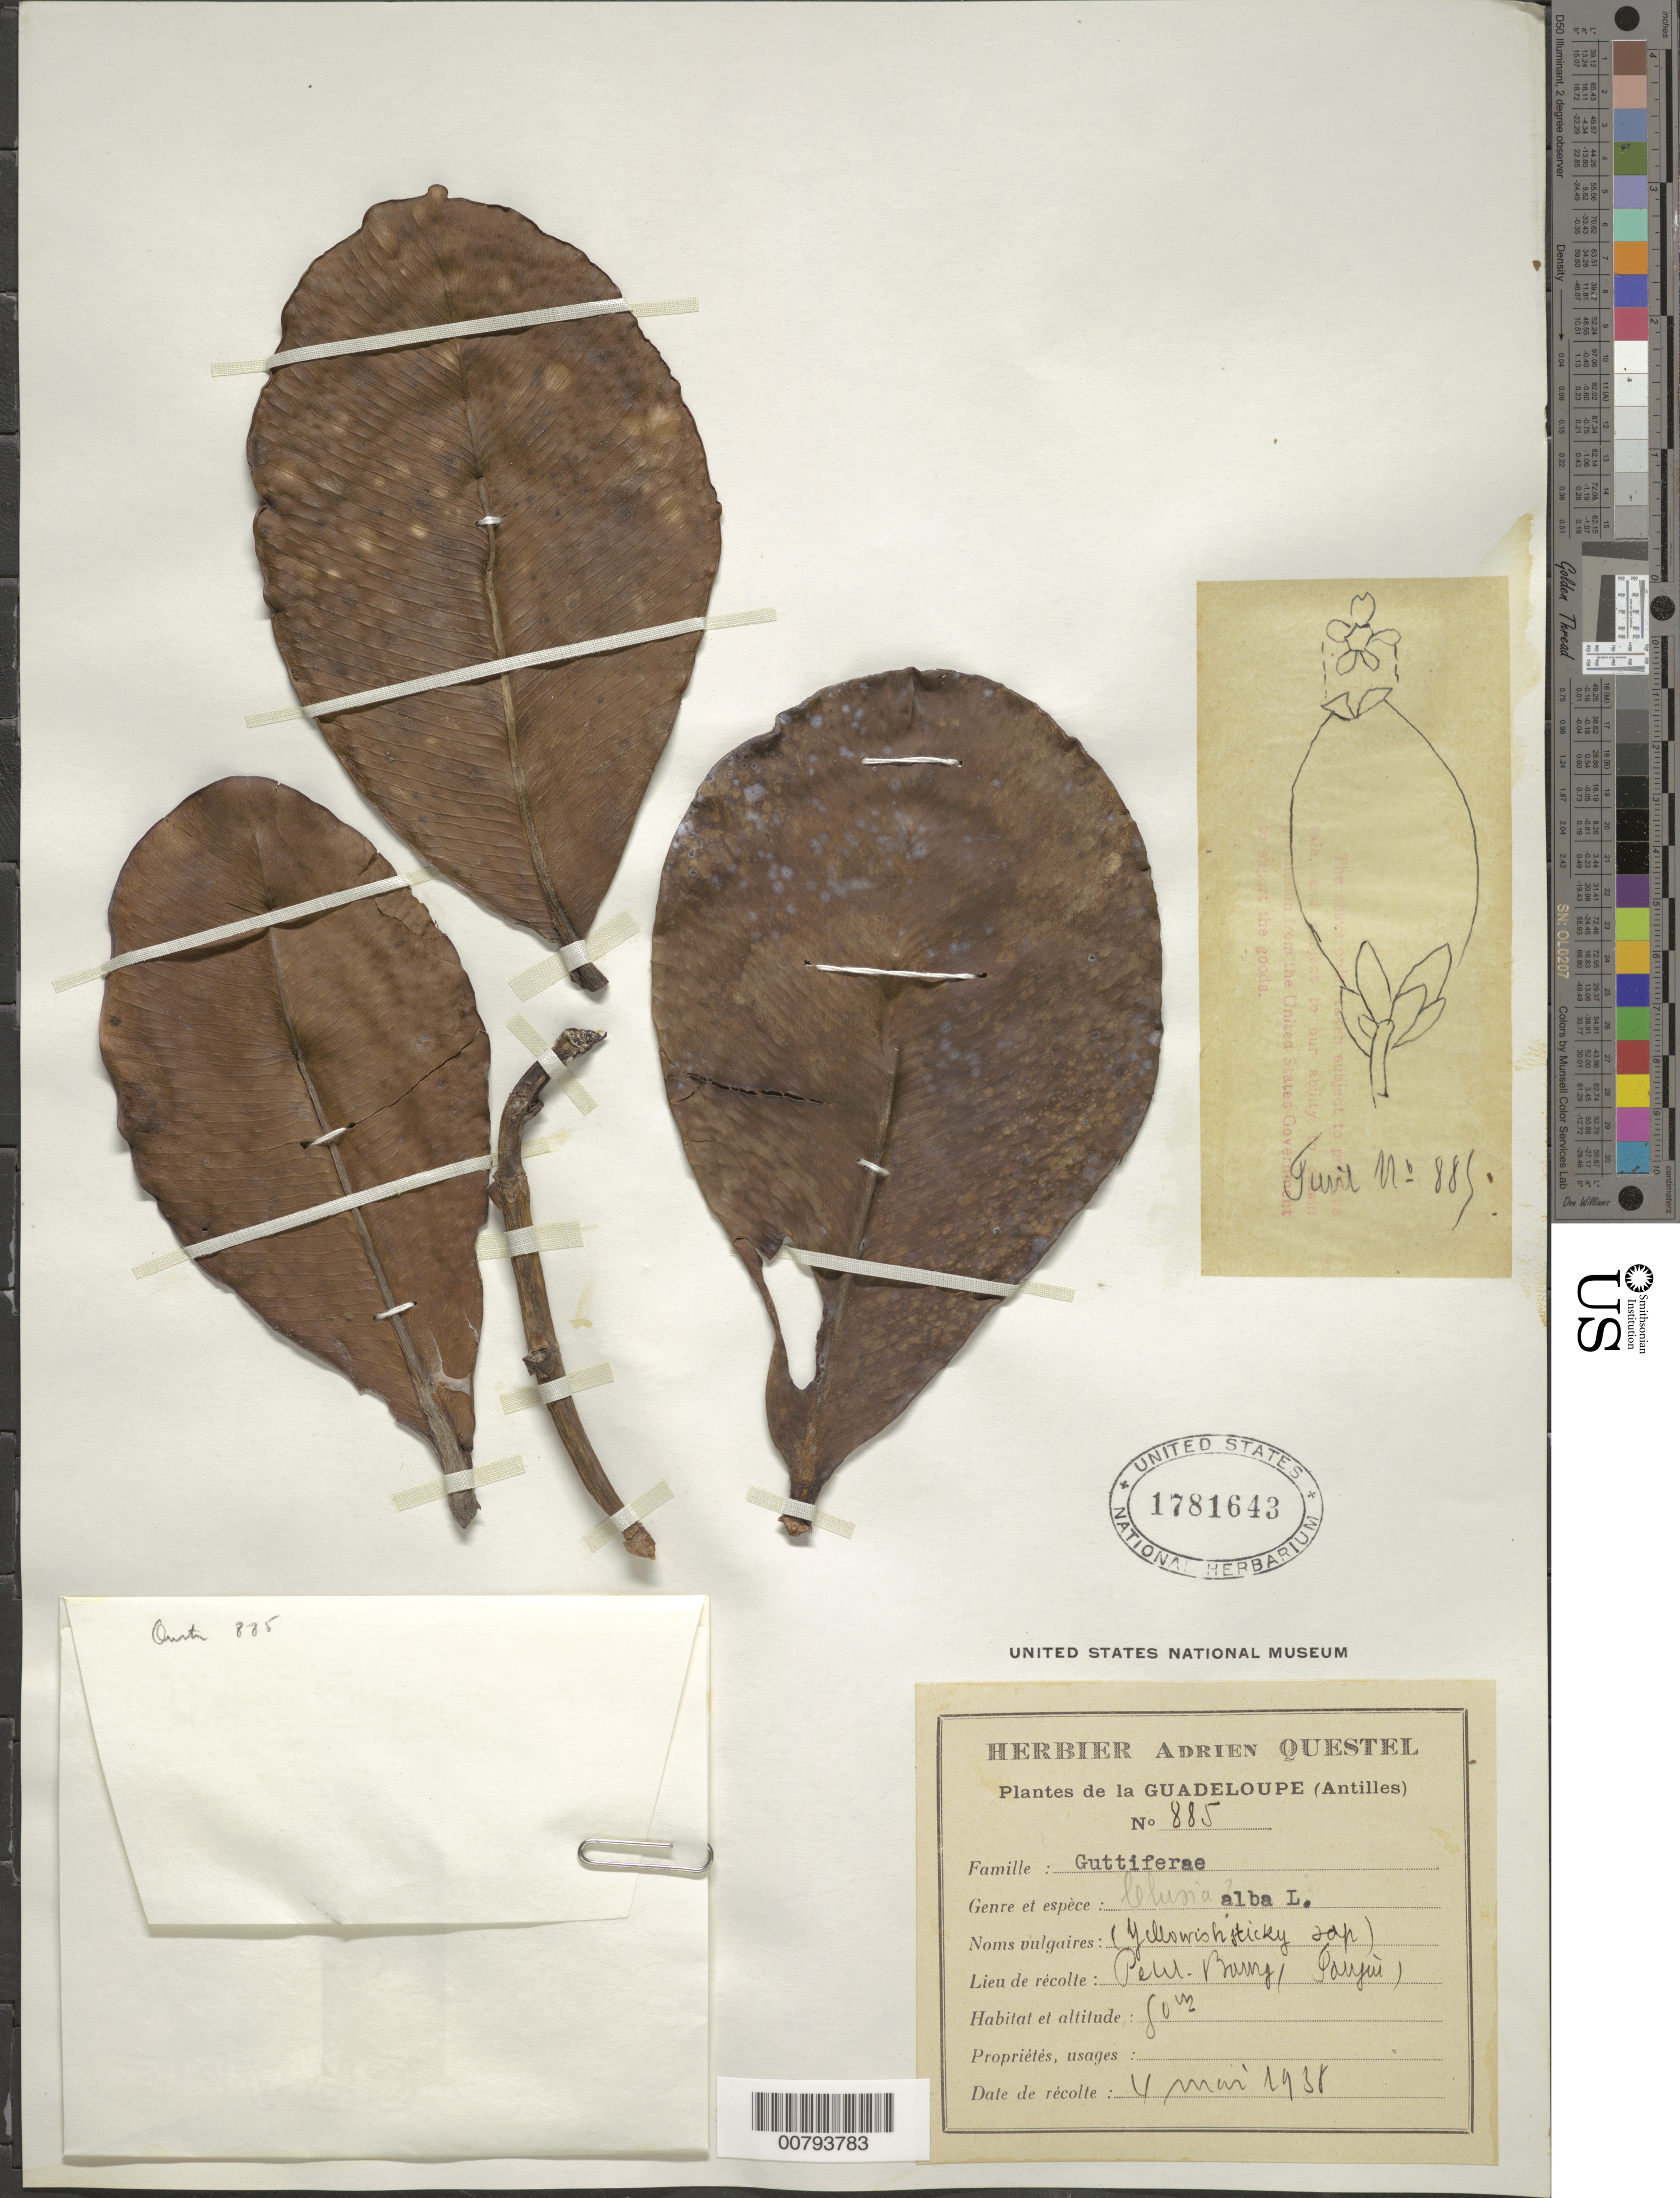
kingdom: Plantae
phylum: Tracheophyta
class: Magnoliopsida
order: Malpighiales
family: Clusiaceae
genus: Clusia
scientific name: Clusia major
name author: L.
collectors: A. Questel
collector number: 885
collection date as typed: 04 Mar 1938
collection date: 1938-03-04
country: Guadeloupe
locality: Petit-Bumg, Jaujuì (sp.?)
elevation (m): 80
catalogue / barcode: US 1781643